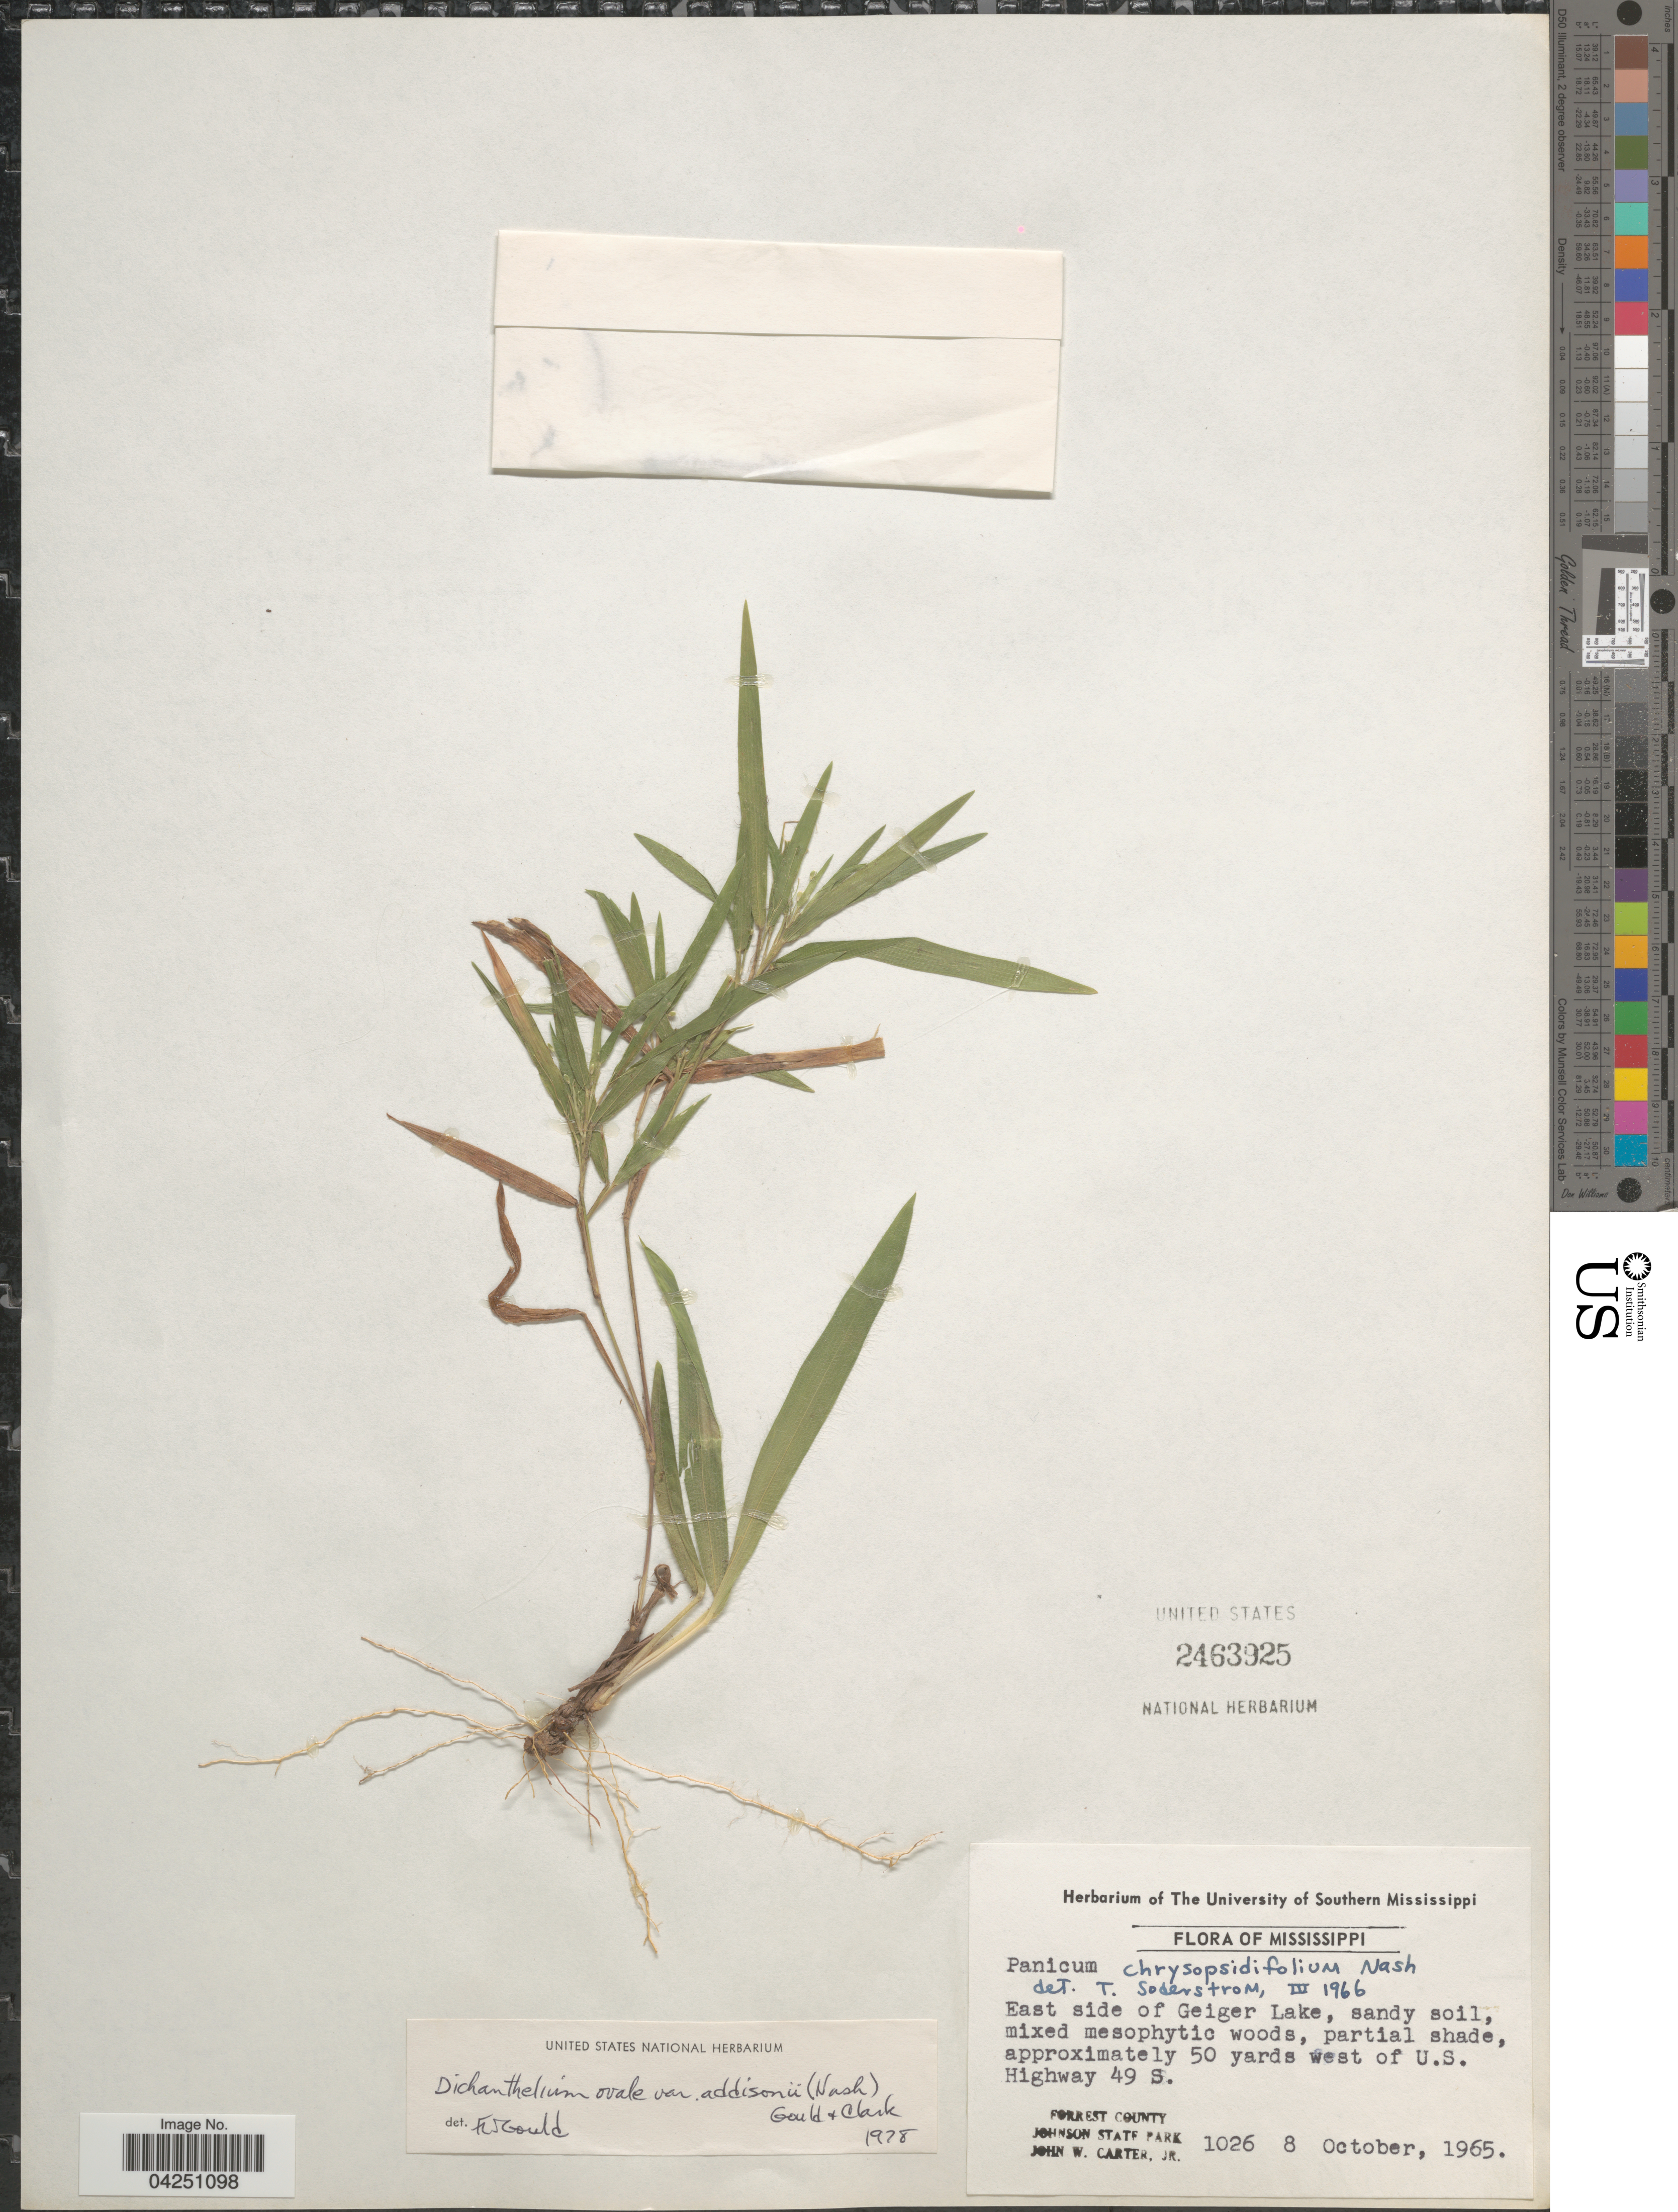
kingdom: Plantae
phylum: Tracheophyta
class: Liliopsida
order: Poales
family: Poaceae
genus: Dichanthelium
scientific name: Dichanthelium acuminatum var. acuminatum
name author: (Sw.) Gould & C.A. Clark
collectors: J. W. Carter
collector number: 1026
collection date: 1965-10-08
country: United States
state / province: Mississippi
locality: East side of Geiger Lake, approximately 50 yards west of U.S. Highway 49 S.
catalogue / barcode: US 2463925